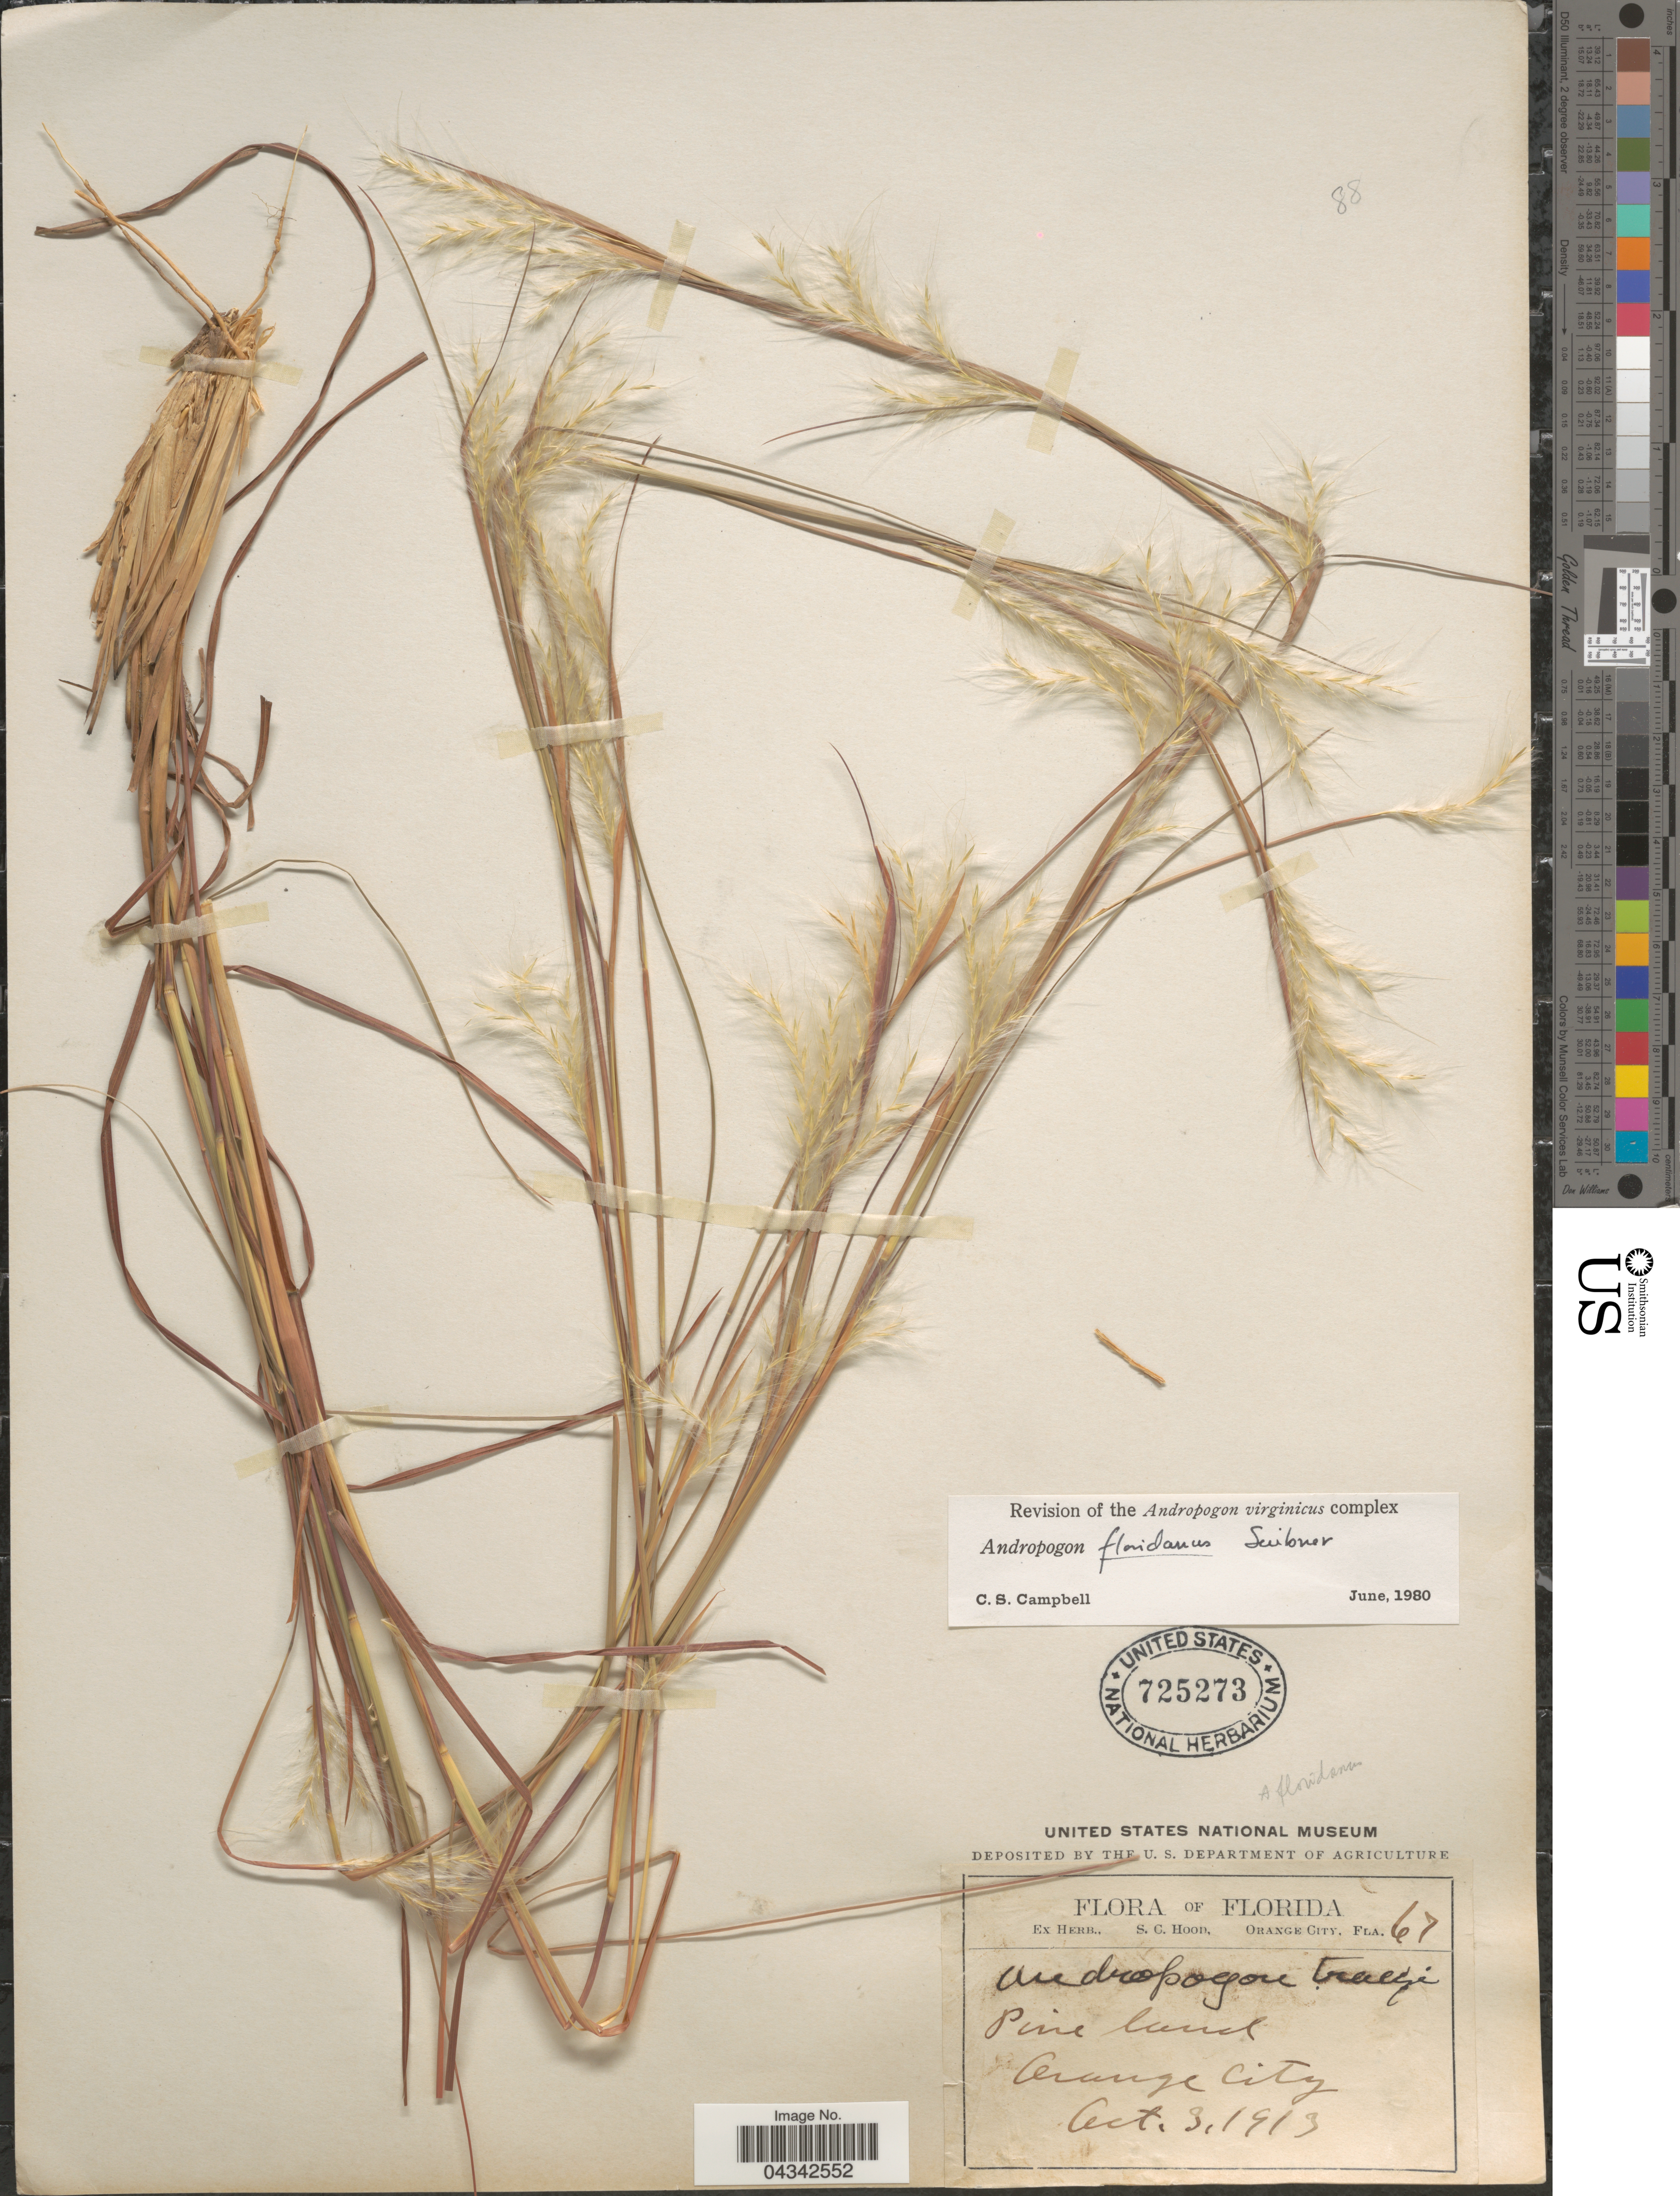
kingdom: Plantae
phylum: Tracheophyta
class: Liliopsida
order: Poales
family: Poaceae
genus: Andropogon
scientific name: Andropogon floridanus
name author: Scribn.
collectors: Ex herb. S. C. Hood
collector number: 67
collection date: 1913-10-03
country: United States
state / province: Florida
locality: Orange City.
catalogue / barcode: US 725273